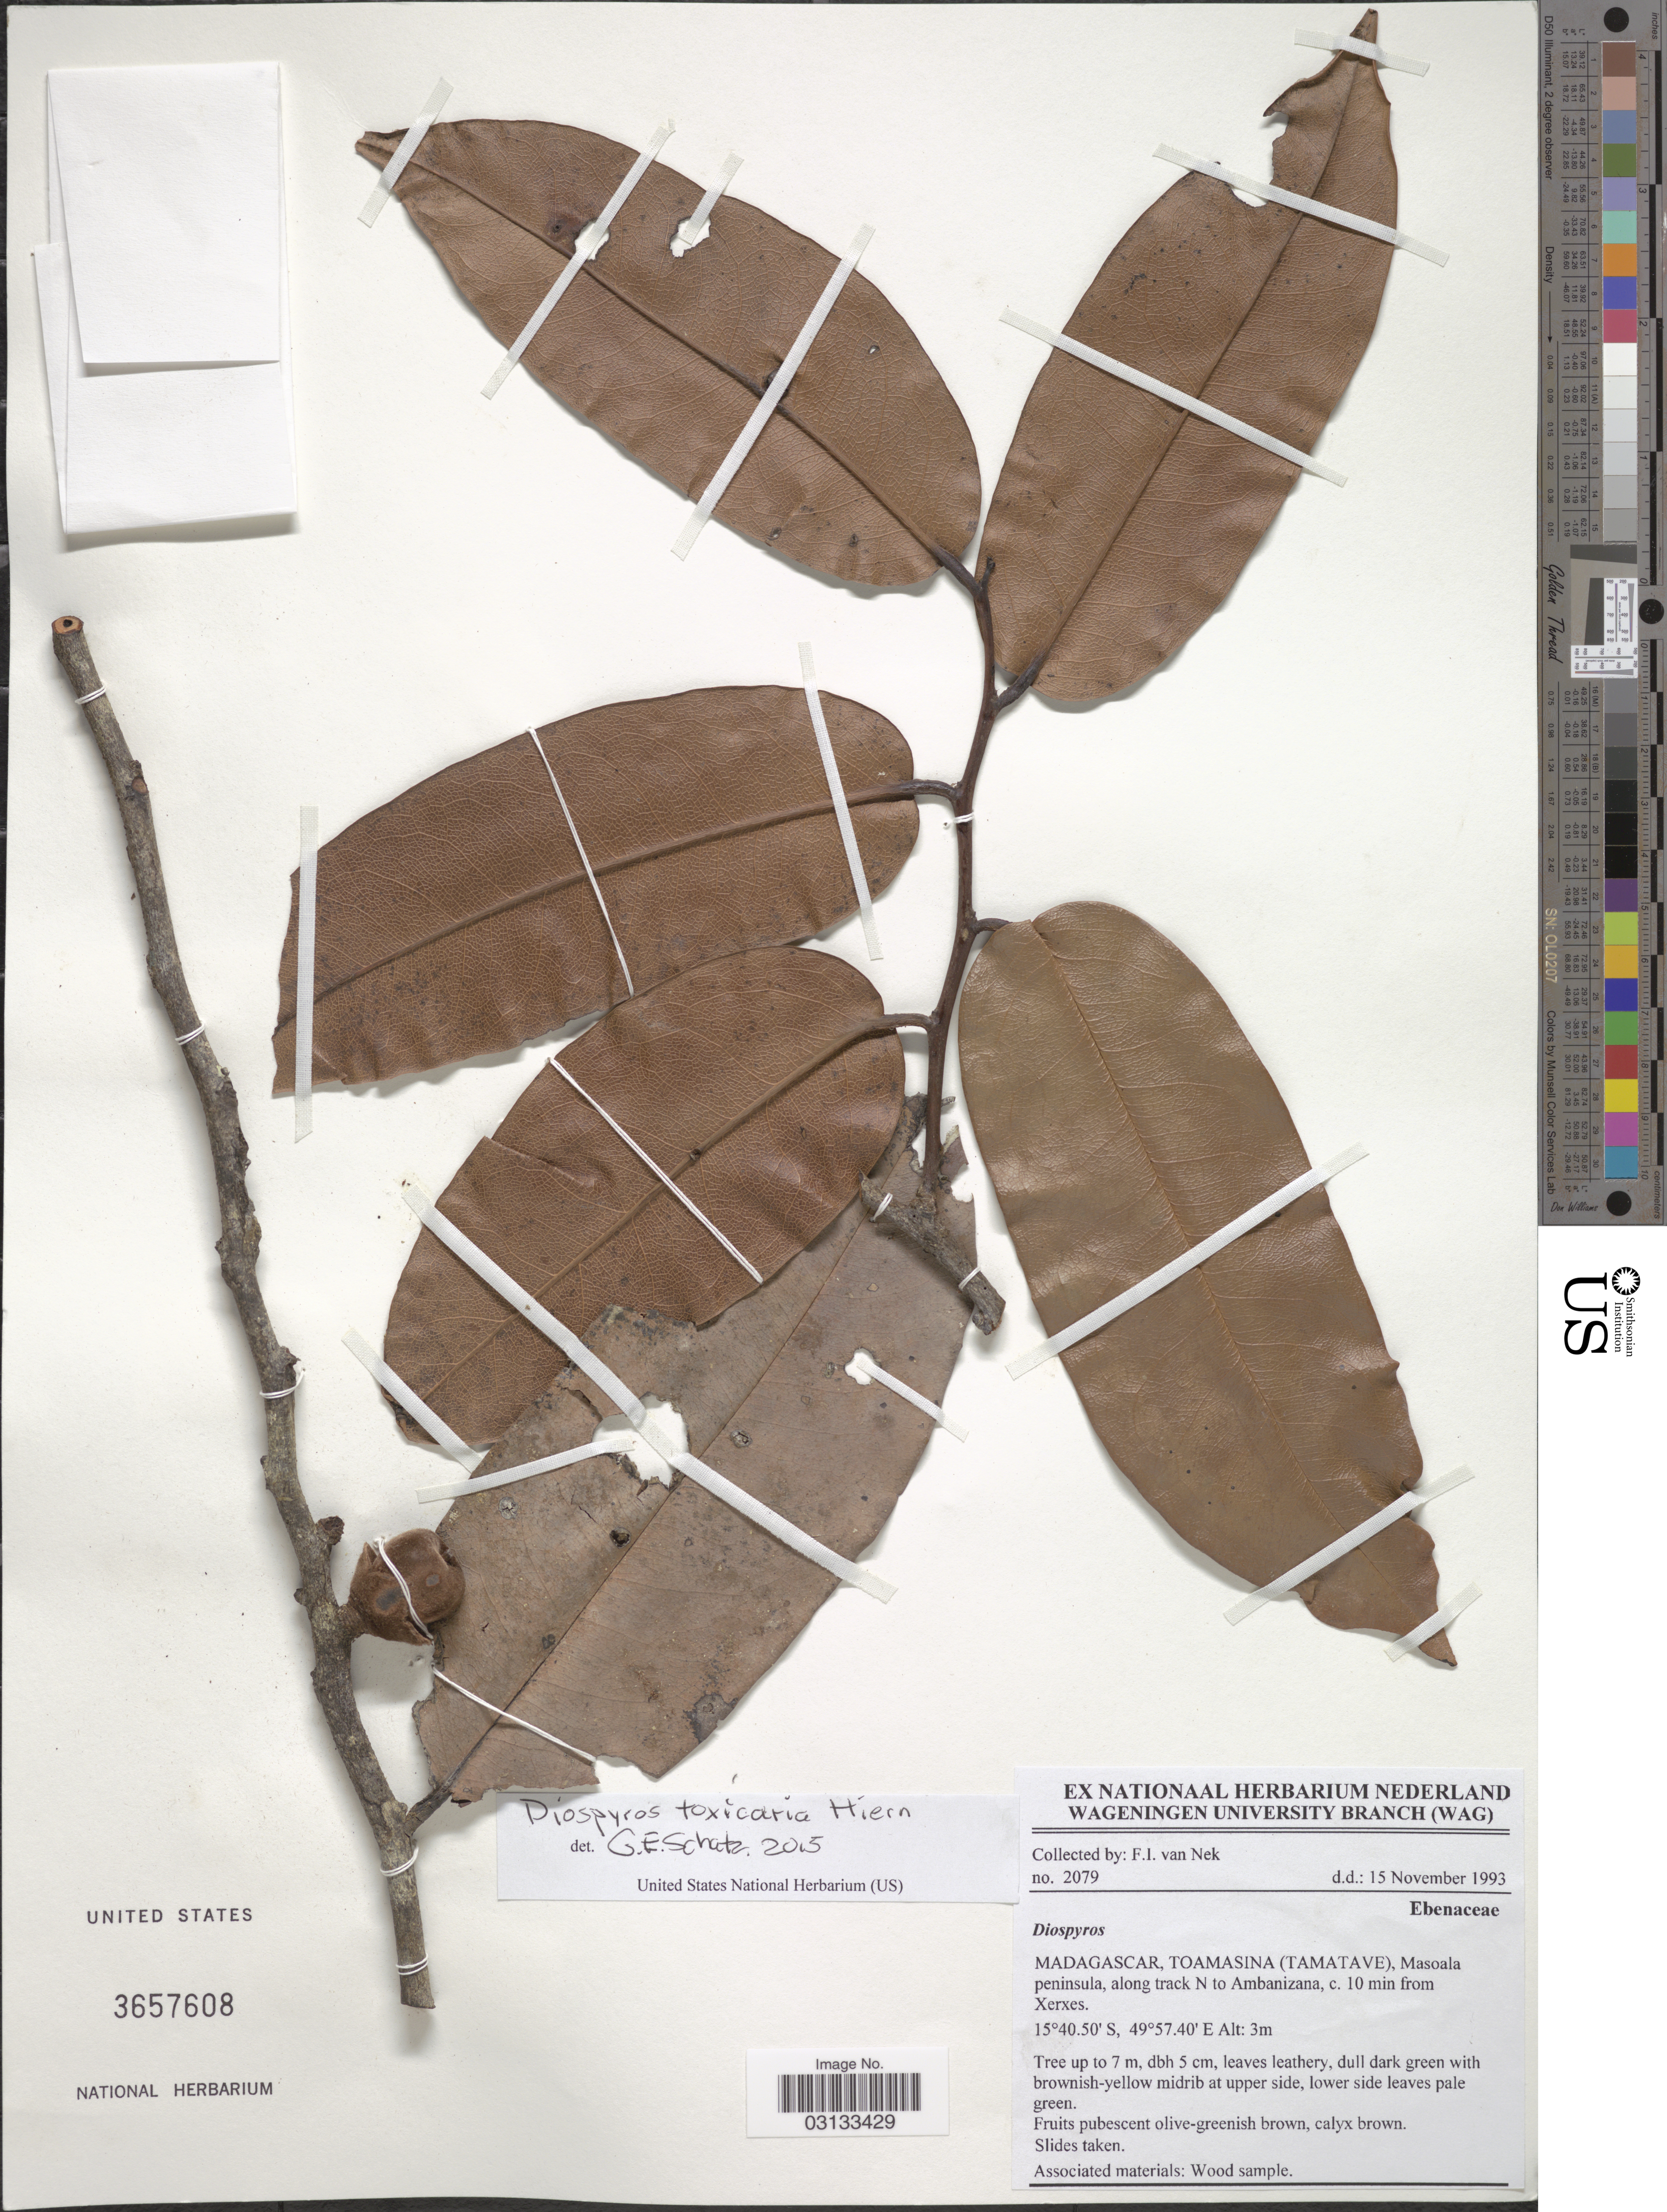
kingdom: Plantae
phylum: Tracheophyta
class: Magnoliopsida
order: Ericales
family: Ebenaceae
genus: Diospyros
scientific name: Diospyros toxicaria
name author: Hiern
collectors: F. van Nek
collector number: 2079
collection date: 1993-11-15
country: Madagascar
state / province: Analanjirofo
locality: Toamasina (Tamatave), Masoala peninsula, along track N to Ambanizana, c. 10 min from Xerxes.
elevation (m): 3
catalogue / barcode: US 3657608